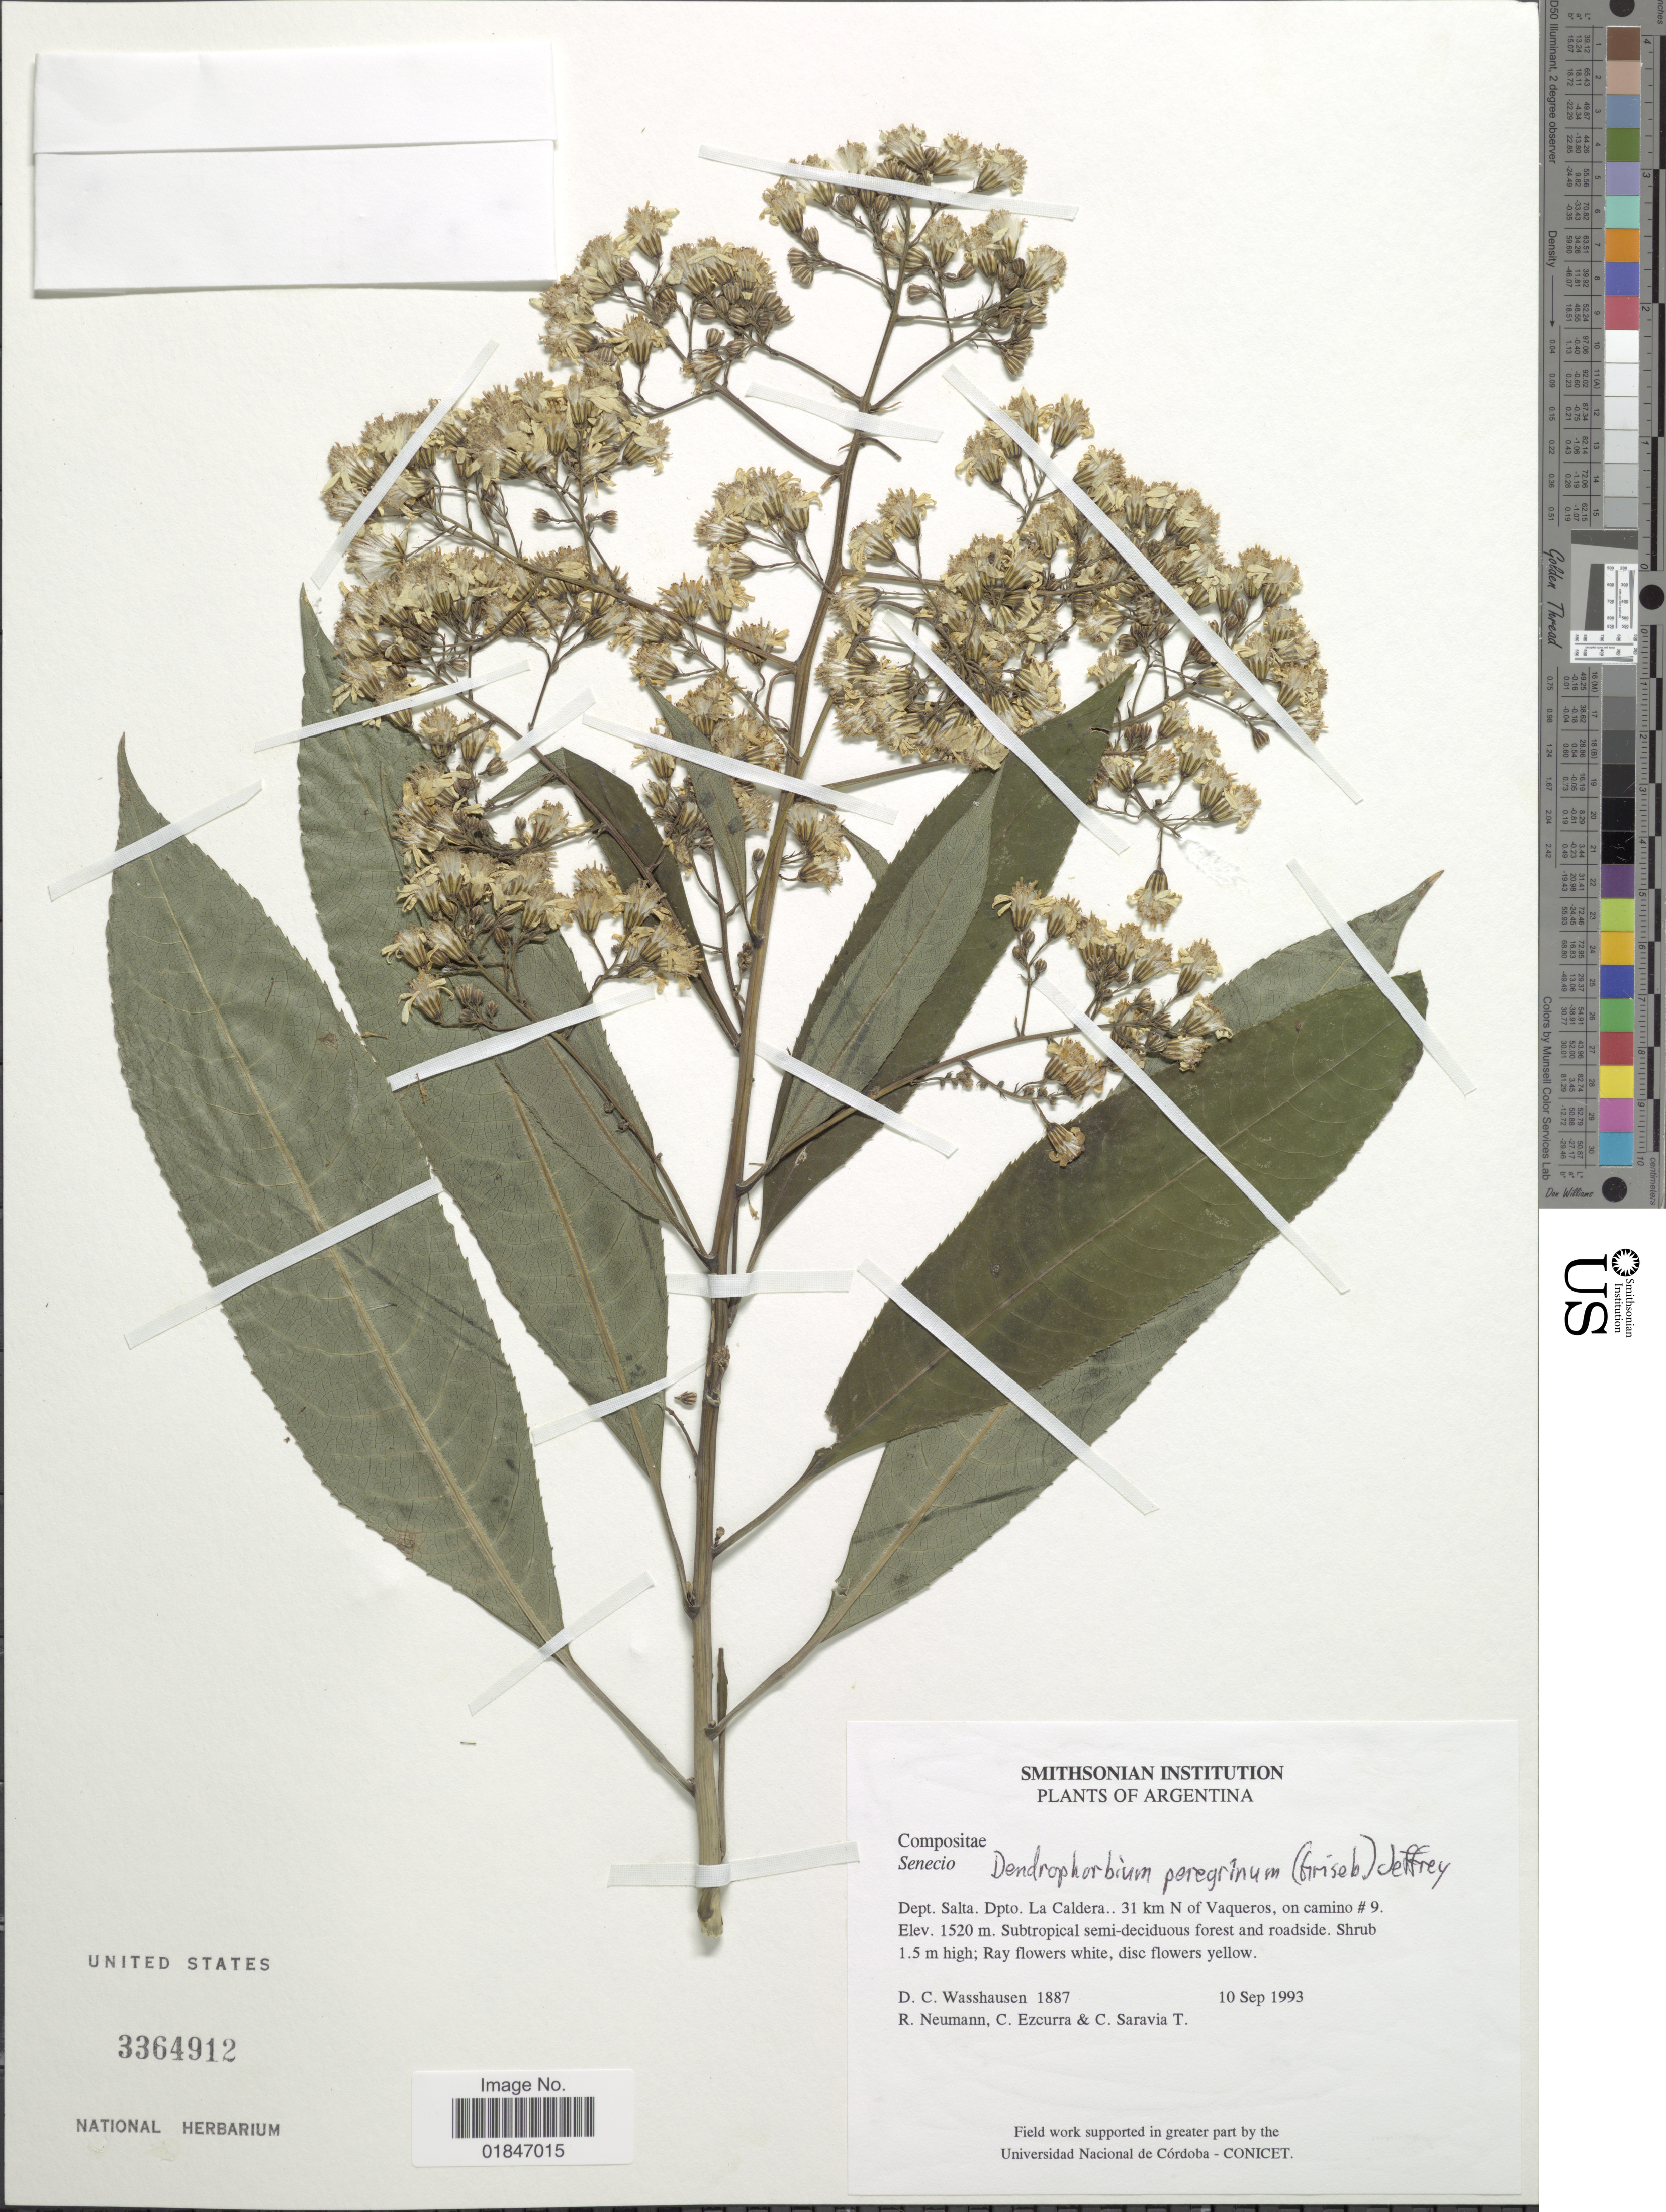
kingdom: Plantae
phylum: Tracheophyta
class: Magnoliopsida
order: Asterales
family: Asteraceae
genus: Dendrophorbium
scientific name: Dendrophorbium peregrinum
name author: (Griseb.) C. Jeffrey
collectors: D. C. Wasshausen, R. Neumann, C. Ezcurra & C. Saravia T.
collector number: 1887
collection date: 1993-09-10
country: Argentina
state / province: Salta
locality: Dept. Salta. Dpto. La Caldera. 31 km N of Vaqueros, in camino #9.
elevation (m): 1520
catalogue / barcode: US 3364912